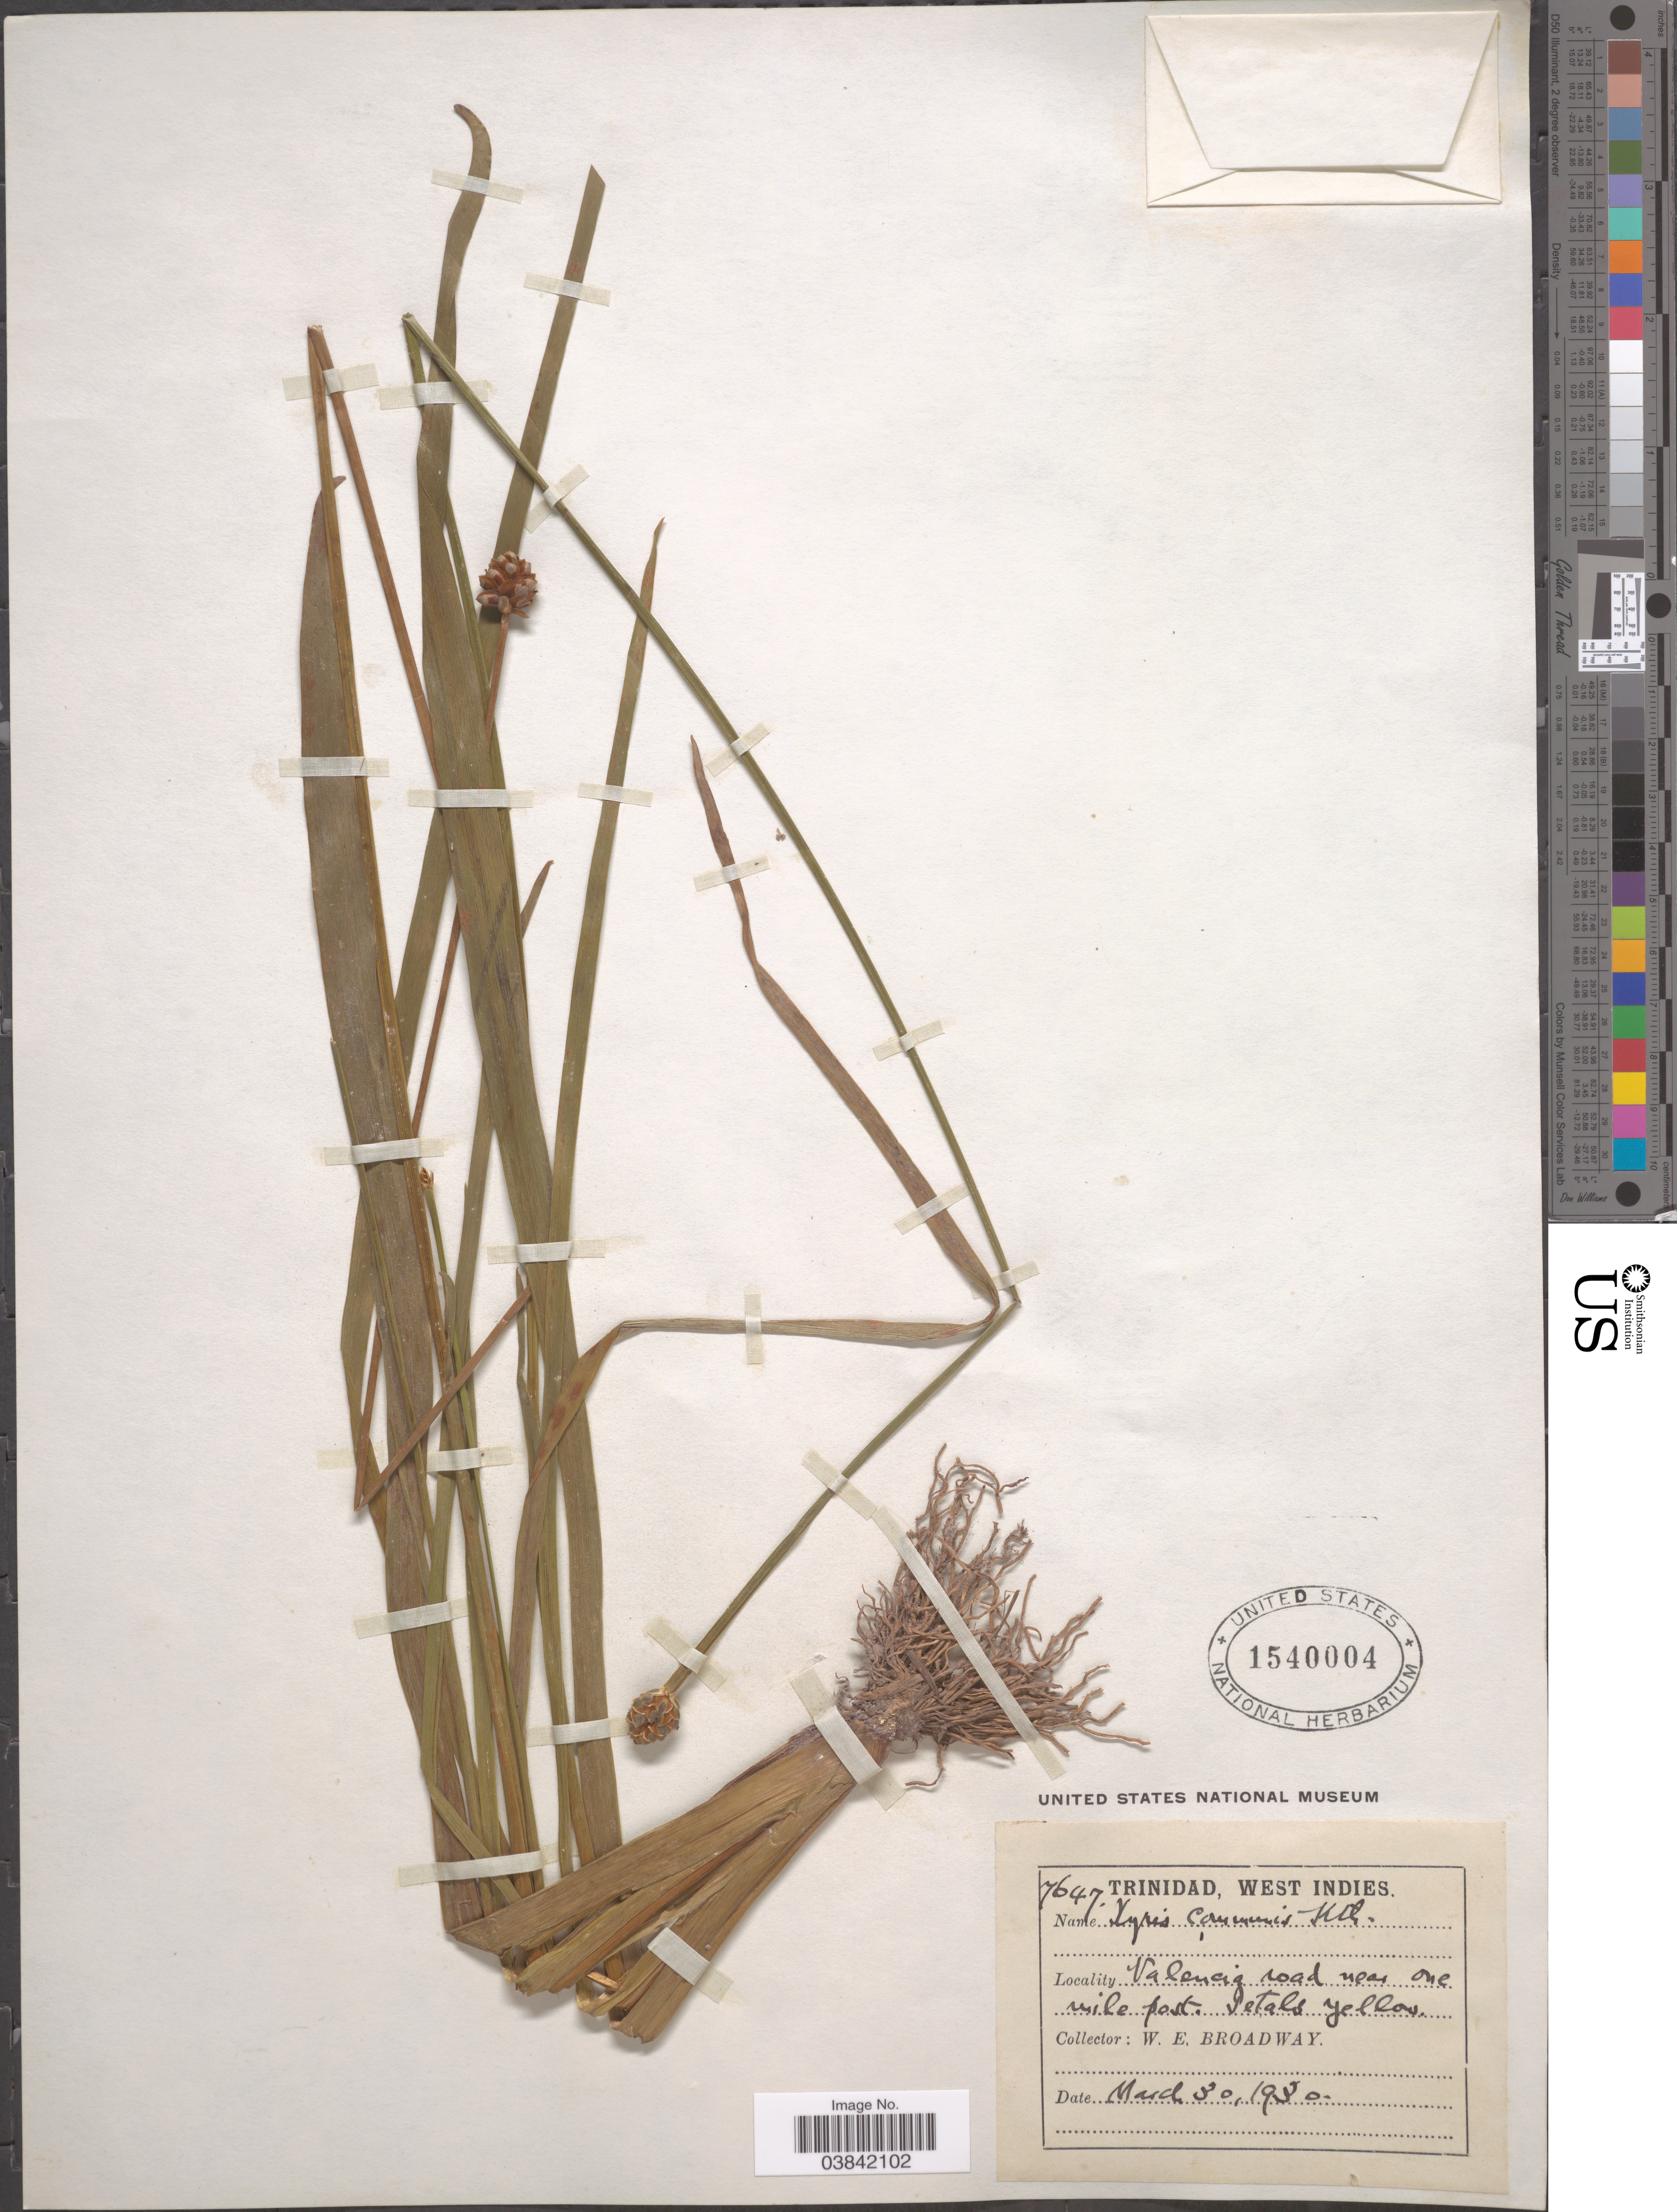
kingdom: Plantae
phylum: Tracheophyta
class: Liliopsida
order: Poales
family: Xyridaceae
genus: Xyris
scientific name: Xyris caroliniana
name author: Walter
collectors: W. E. Broadway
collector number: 7647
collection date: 1930-03-30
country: Trinidad and Tobago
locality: Trinidad, West Indies. Valencia road near one mile post.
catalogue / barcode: US 1540004